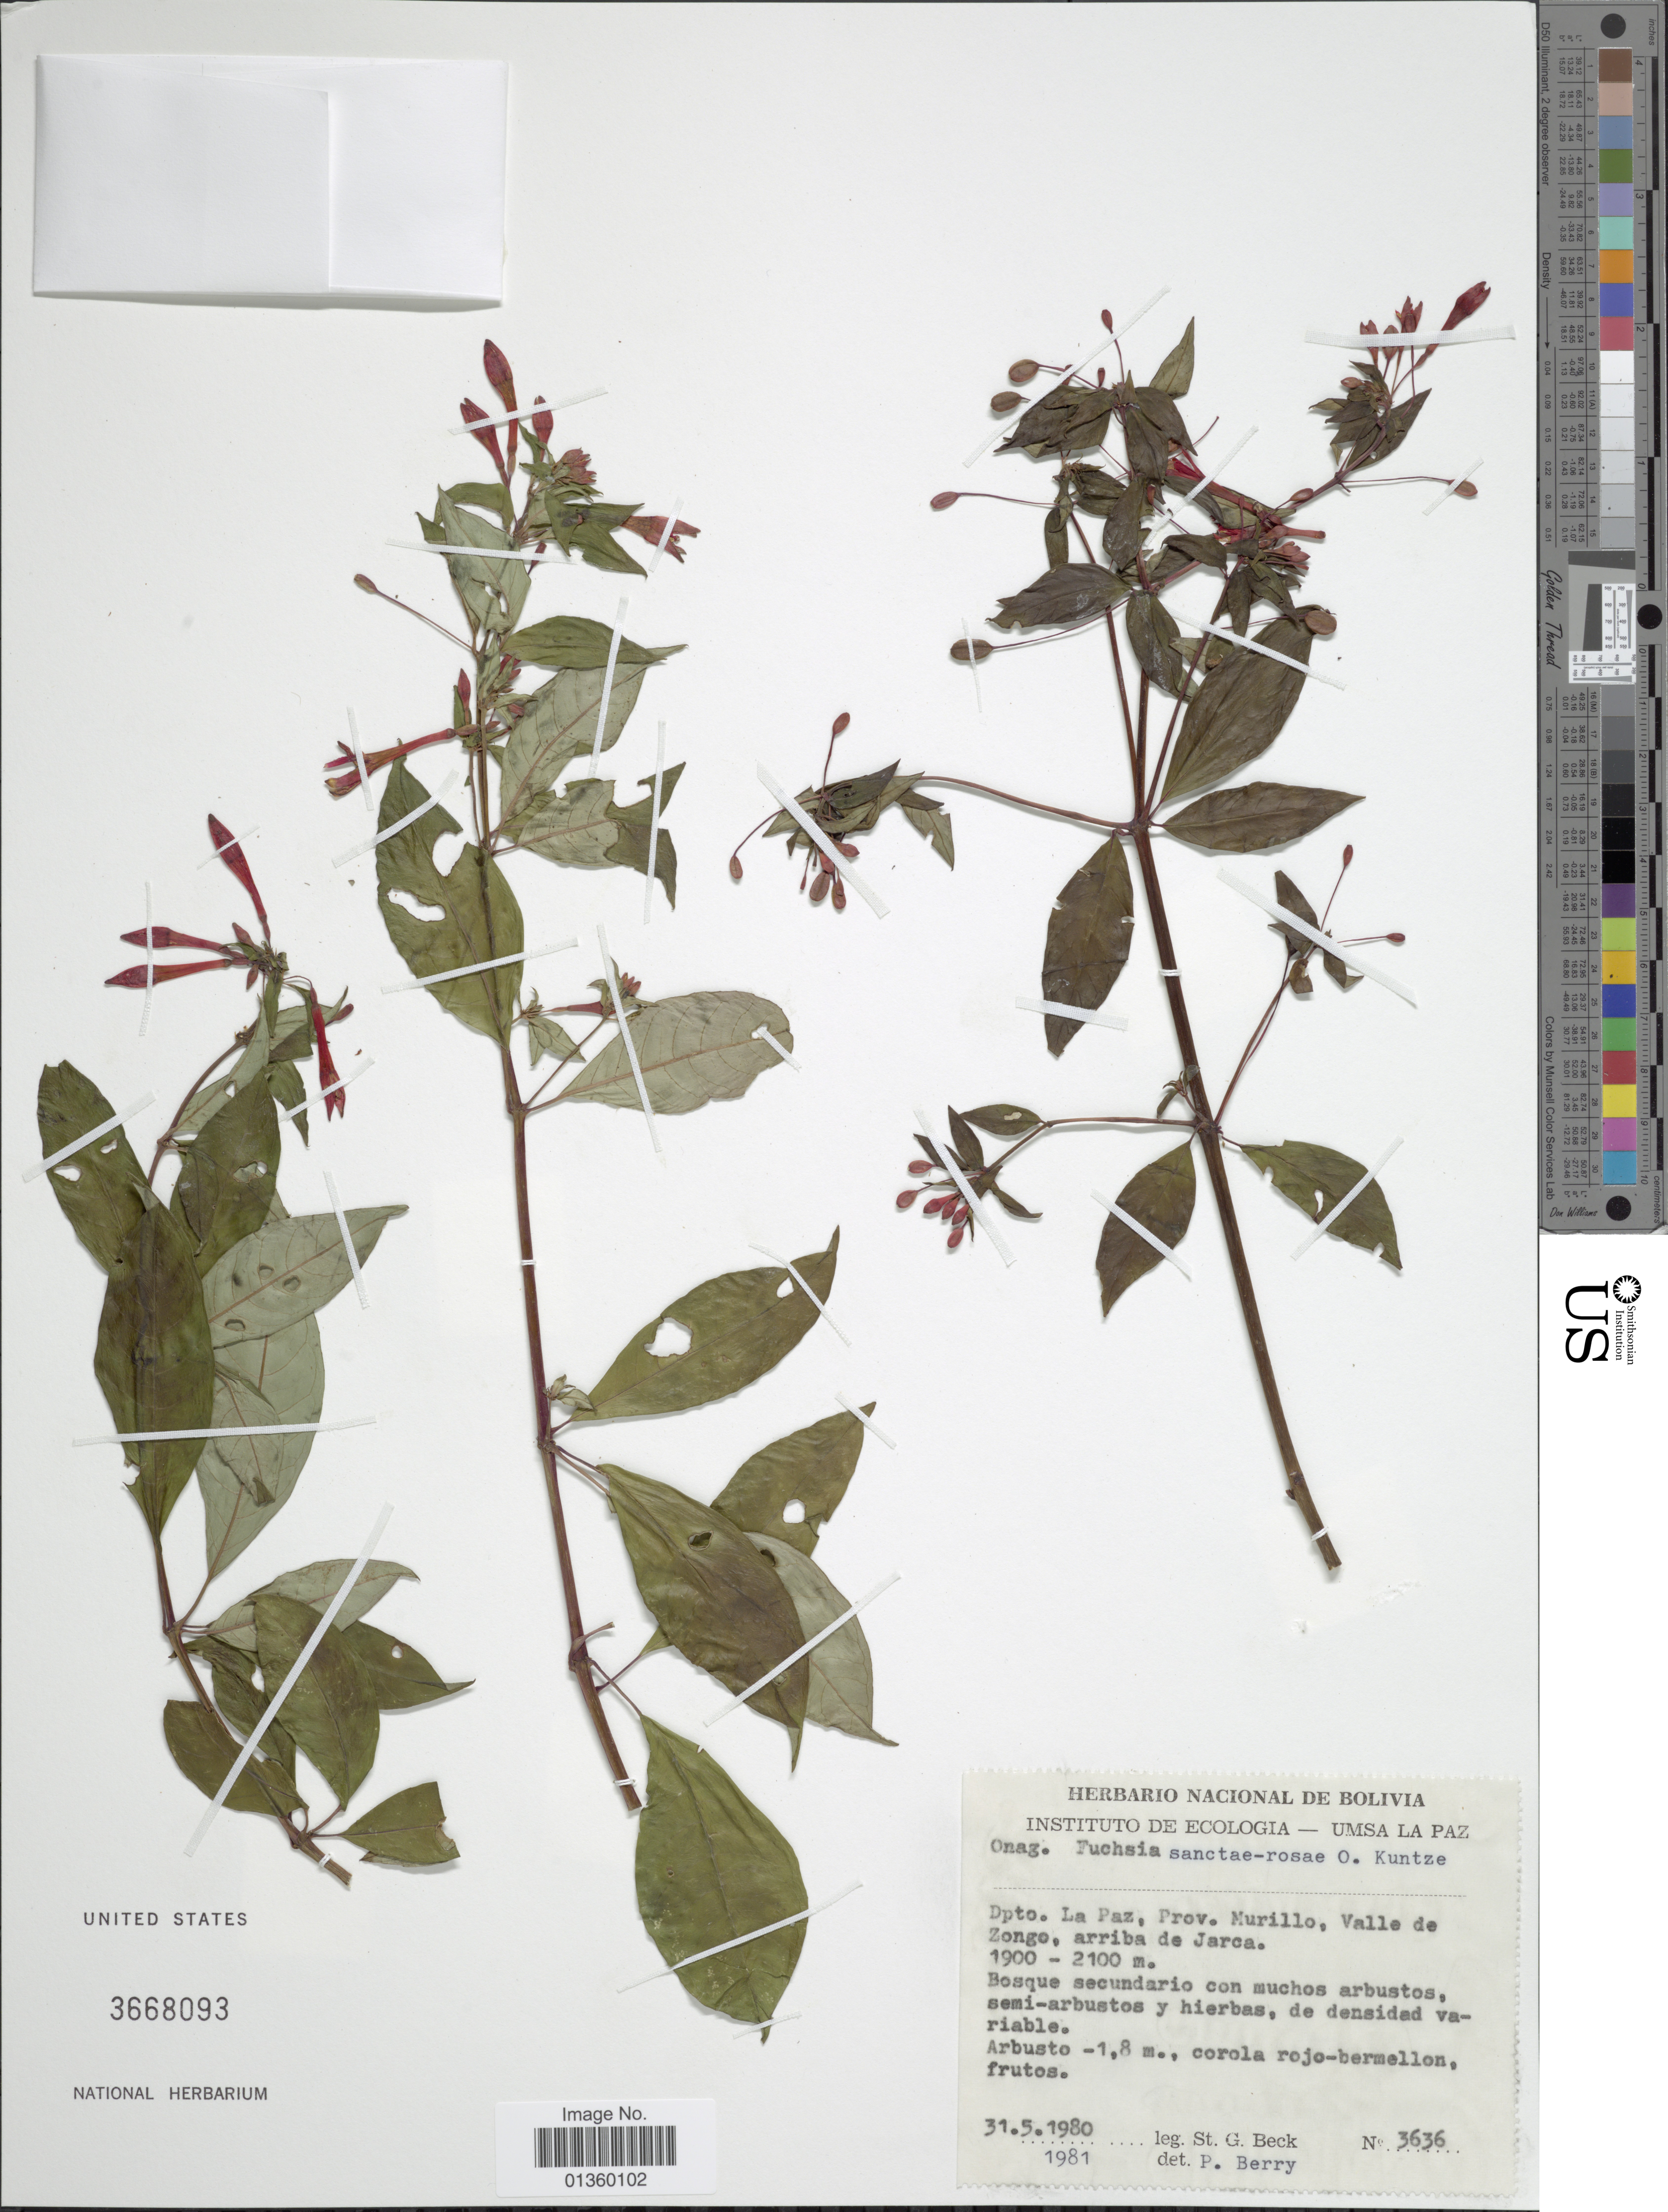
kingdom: Plantae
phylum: Tracheophyta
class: Magnoliopsida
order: Myrtales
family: Onagraceae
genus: Fuchsia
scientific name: Fuchsia sanctae-rosae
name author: Kuntze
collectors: S. G. Beck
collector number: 3636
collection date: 1980-05-31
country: Bolivia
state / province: La Paz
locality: Prov. Murillo, Valle de Zonge, arriba de Jarca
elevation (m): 1900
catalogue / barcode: US 3668093